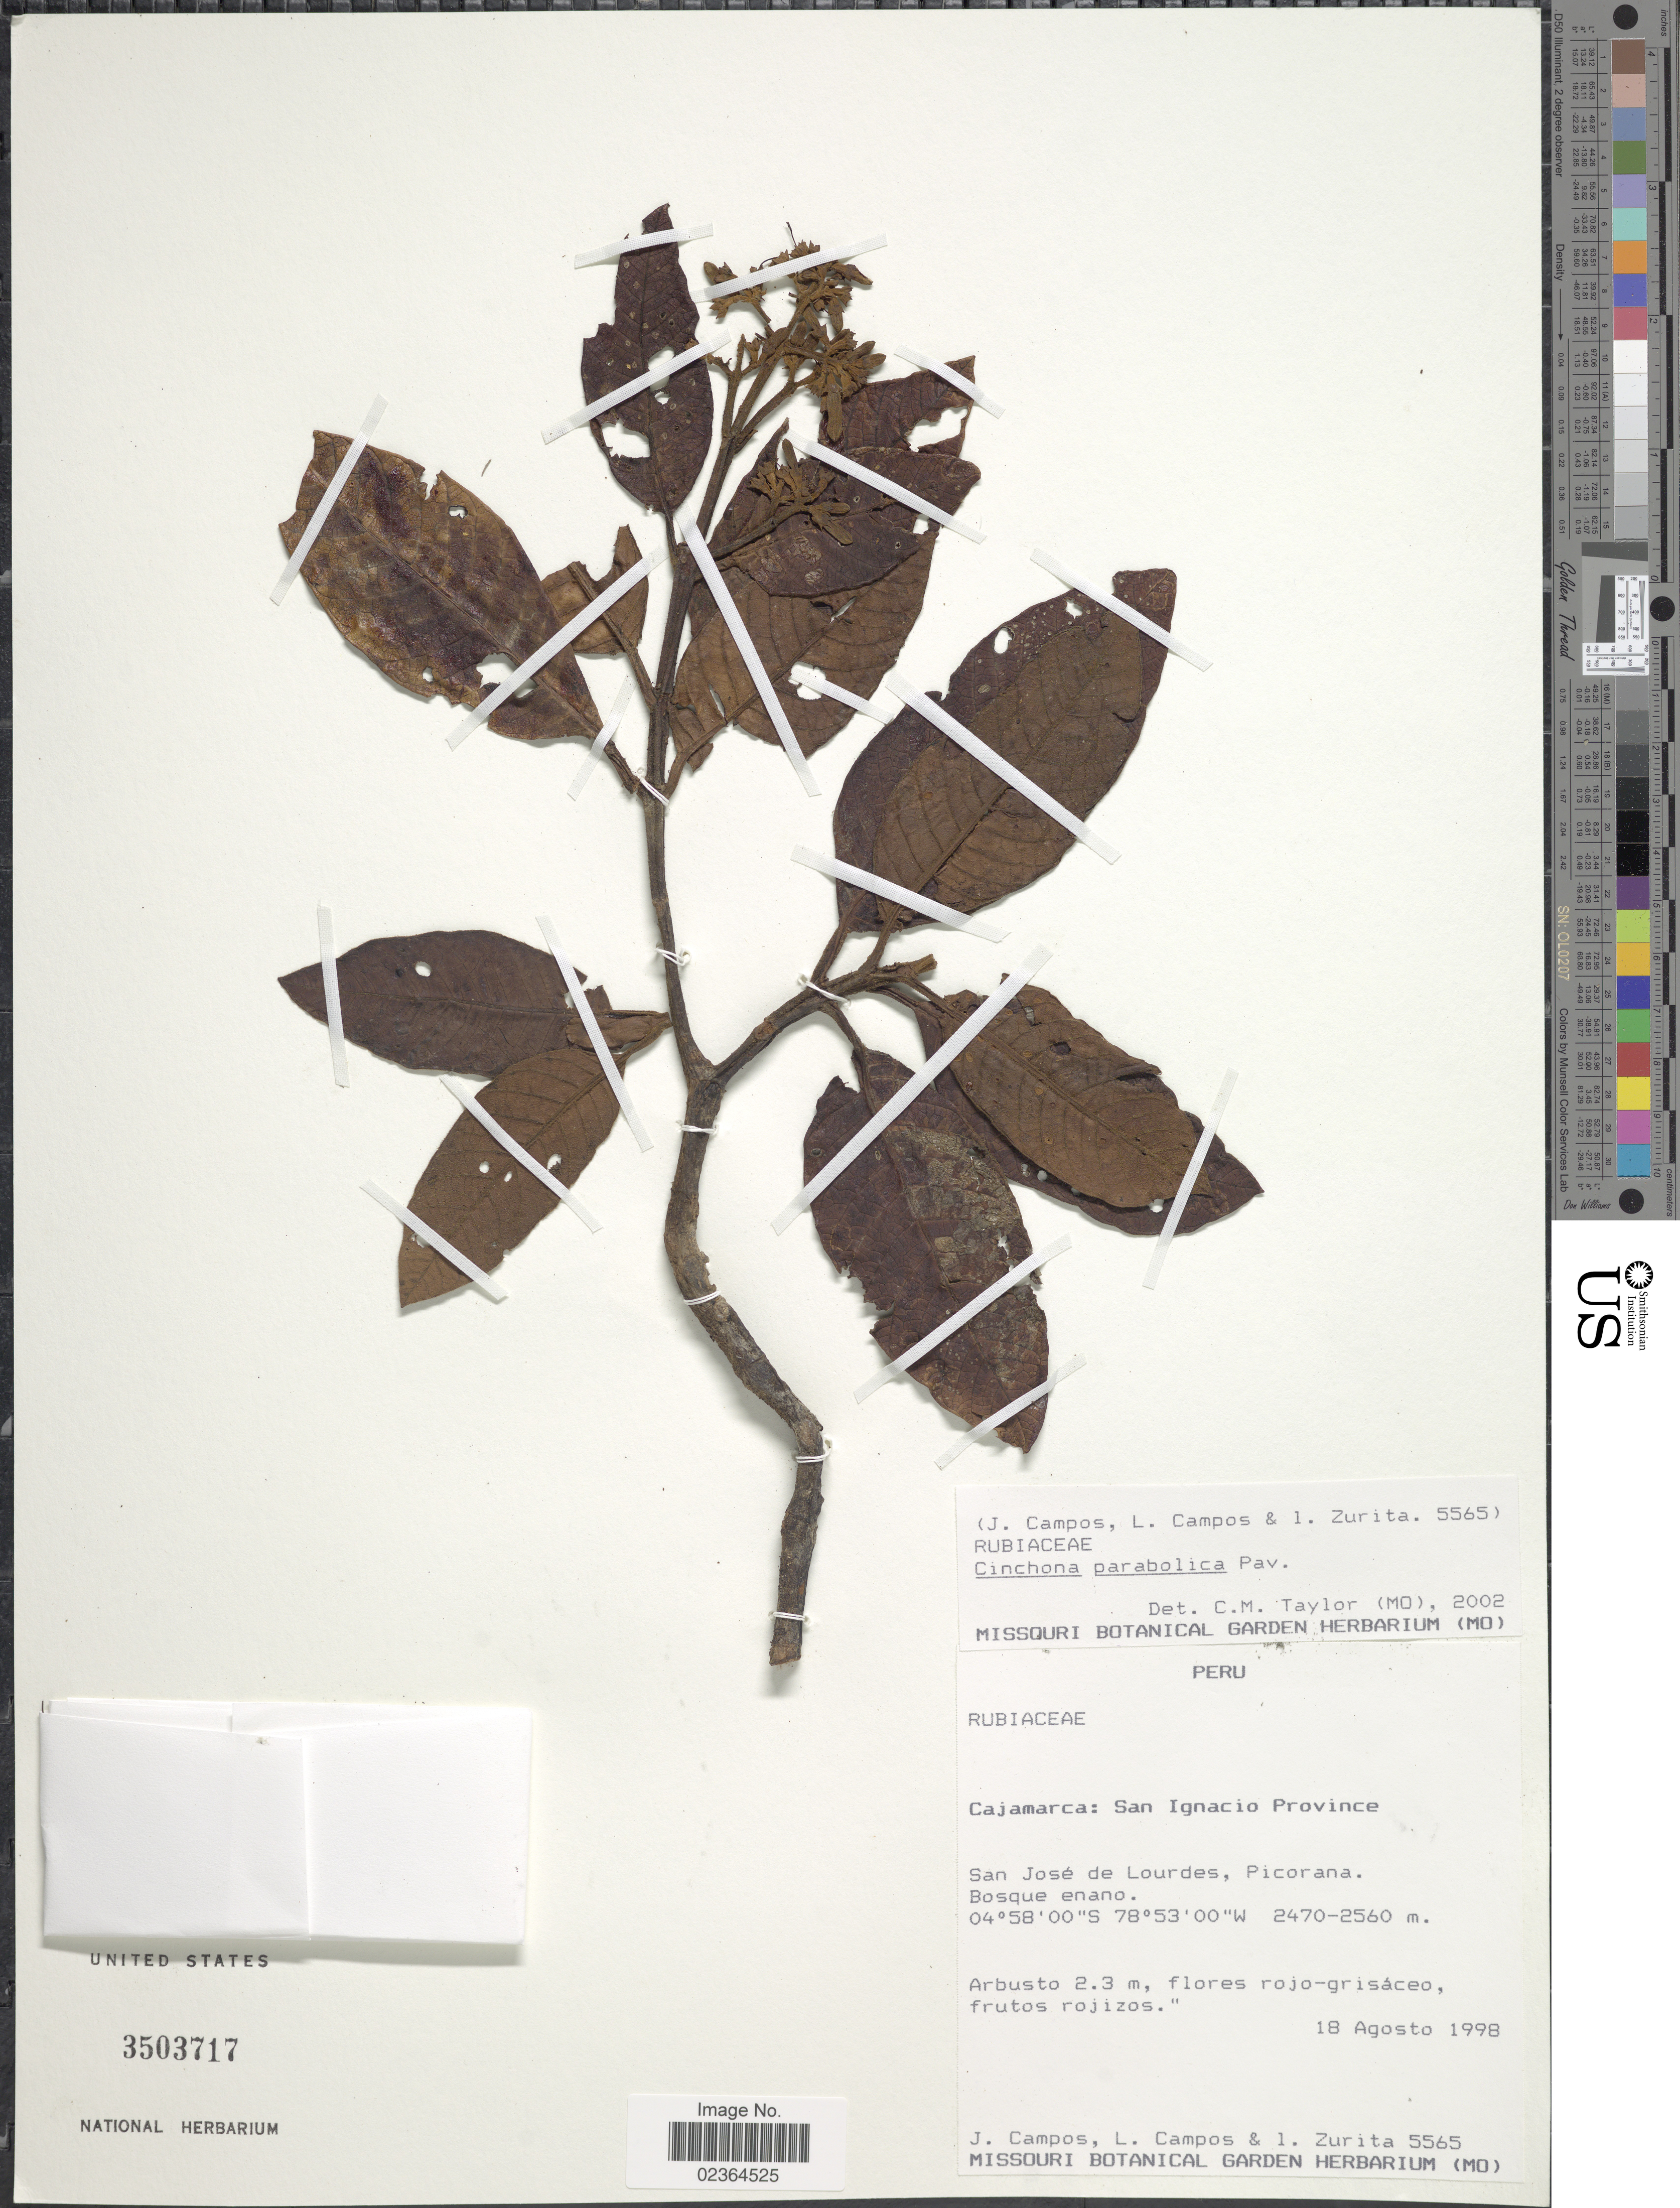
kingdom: Plantae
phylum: Tracheophyta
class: Magnoliopsida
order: Gentianales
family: Rubiaceae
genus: Cinchona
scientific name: Cinchona parabolica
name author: Pav.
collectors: J. Campos, L. Campos & L. Zurita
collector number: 5565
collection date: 1998-08-18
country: Peru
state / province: Cajamarca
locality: Cajamarca: San Ignacio Province, San Jose de Lourdes, Picorana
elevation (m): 2470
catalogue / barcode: US 3503717